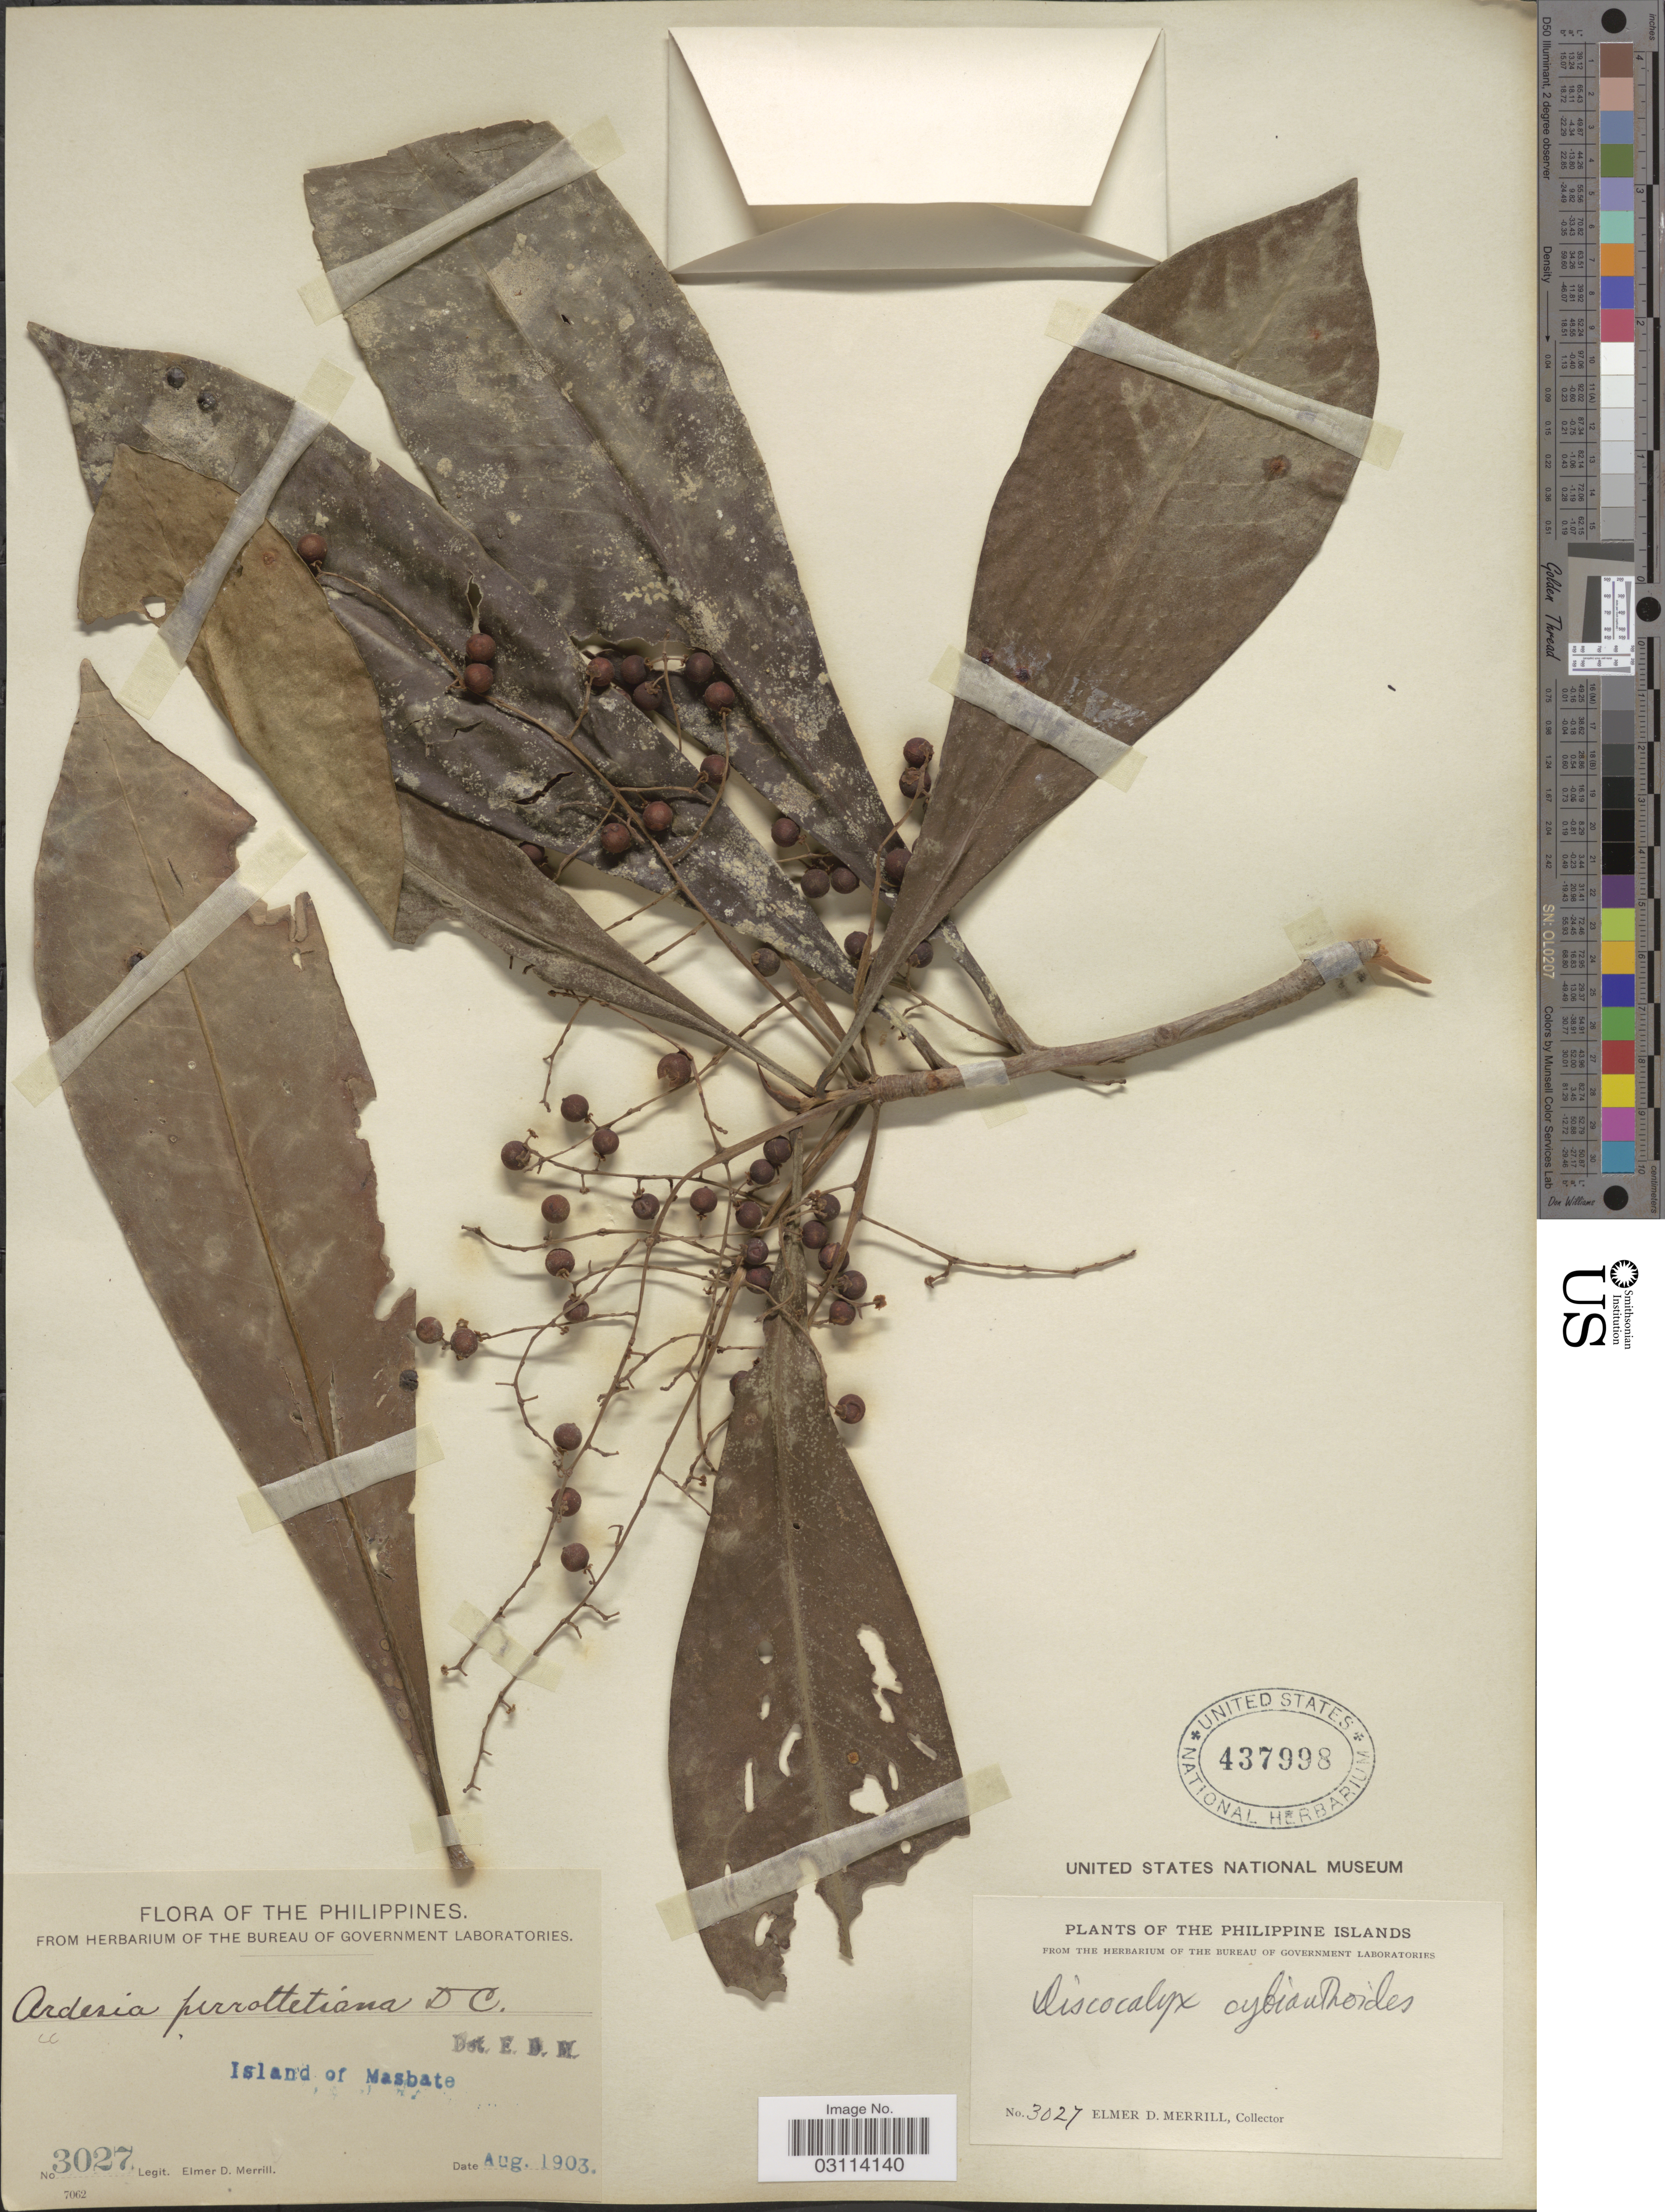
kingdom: Plantae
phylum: Tracheophyta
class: Magnoliopsida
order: Ericales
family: Primulaceae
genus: Discocalyx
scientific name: Discocalyx cybianthoides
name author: (A. DC.) Mez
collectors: E. D. Merrill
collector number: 3027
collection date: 1903-08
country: Philippines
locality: Island of Masbate.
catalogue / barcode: US 437998